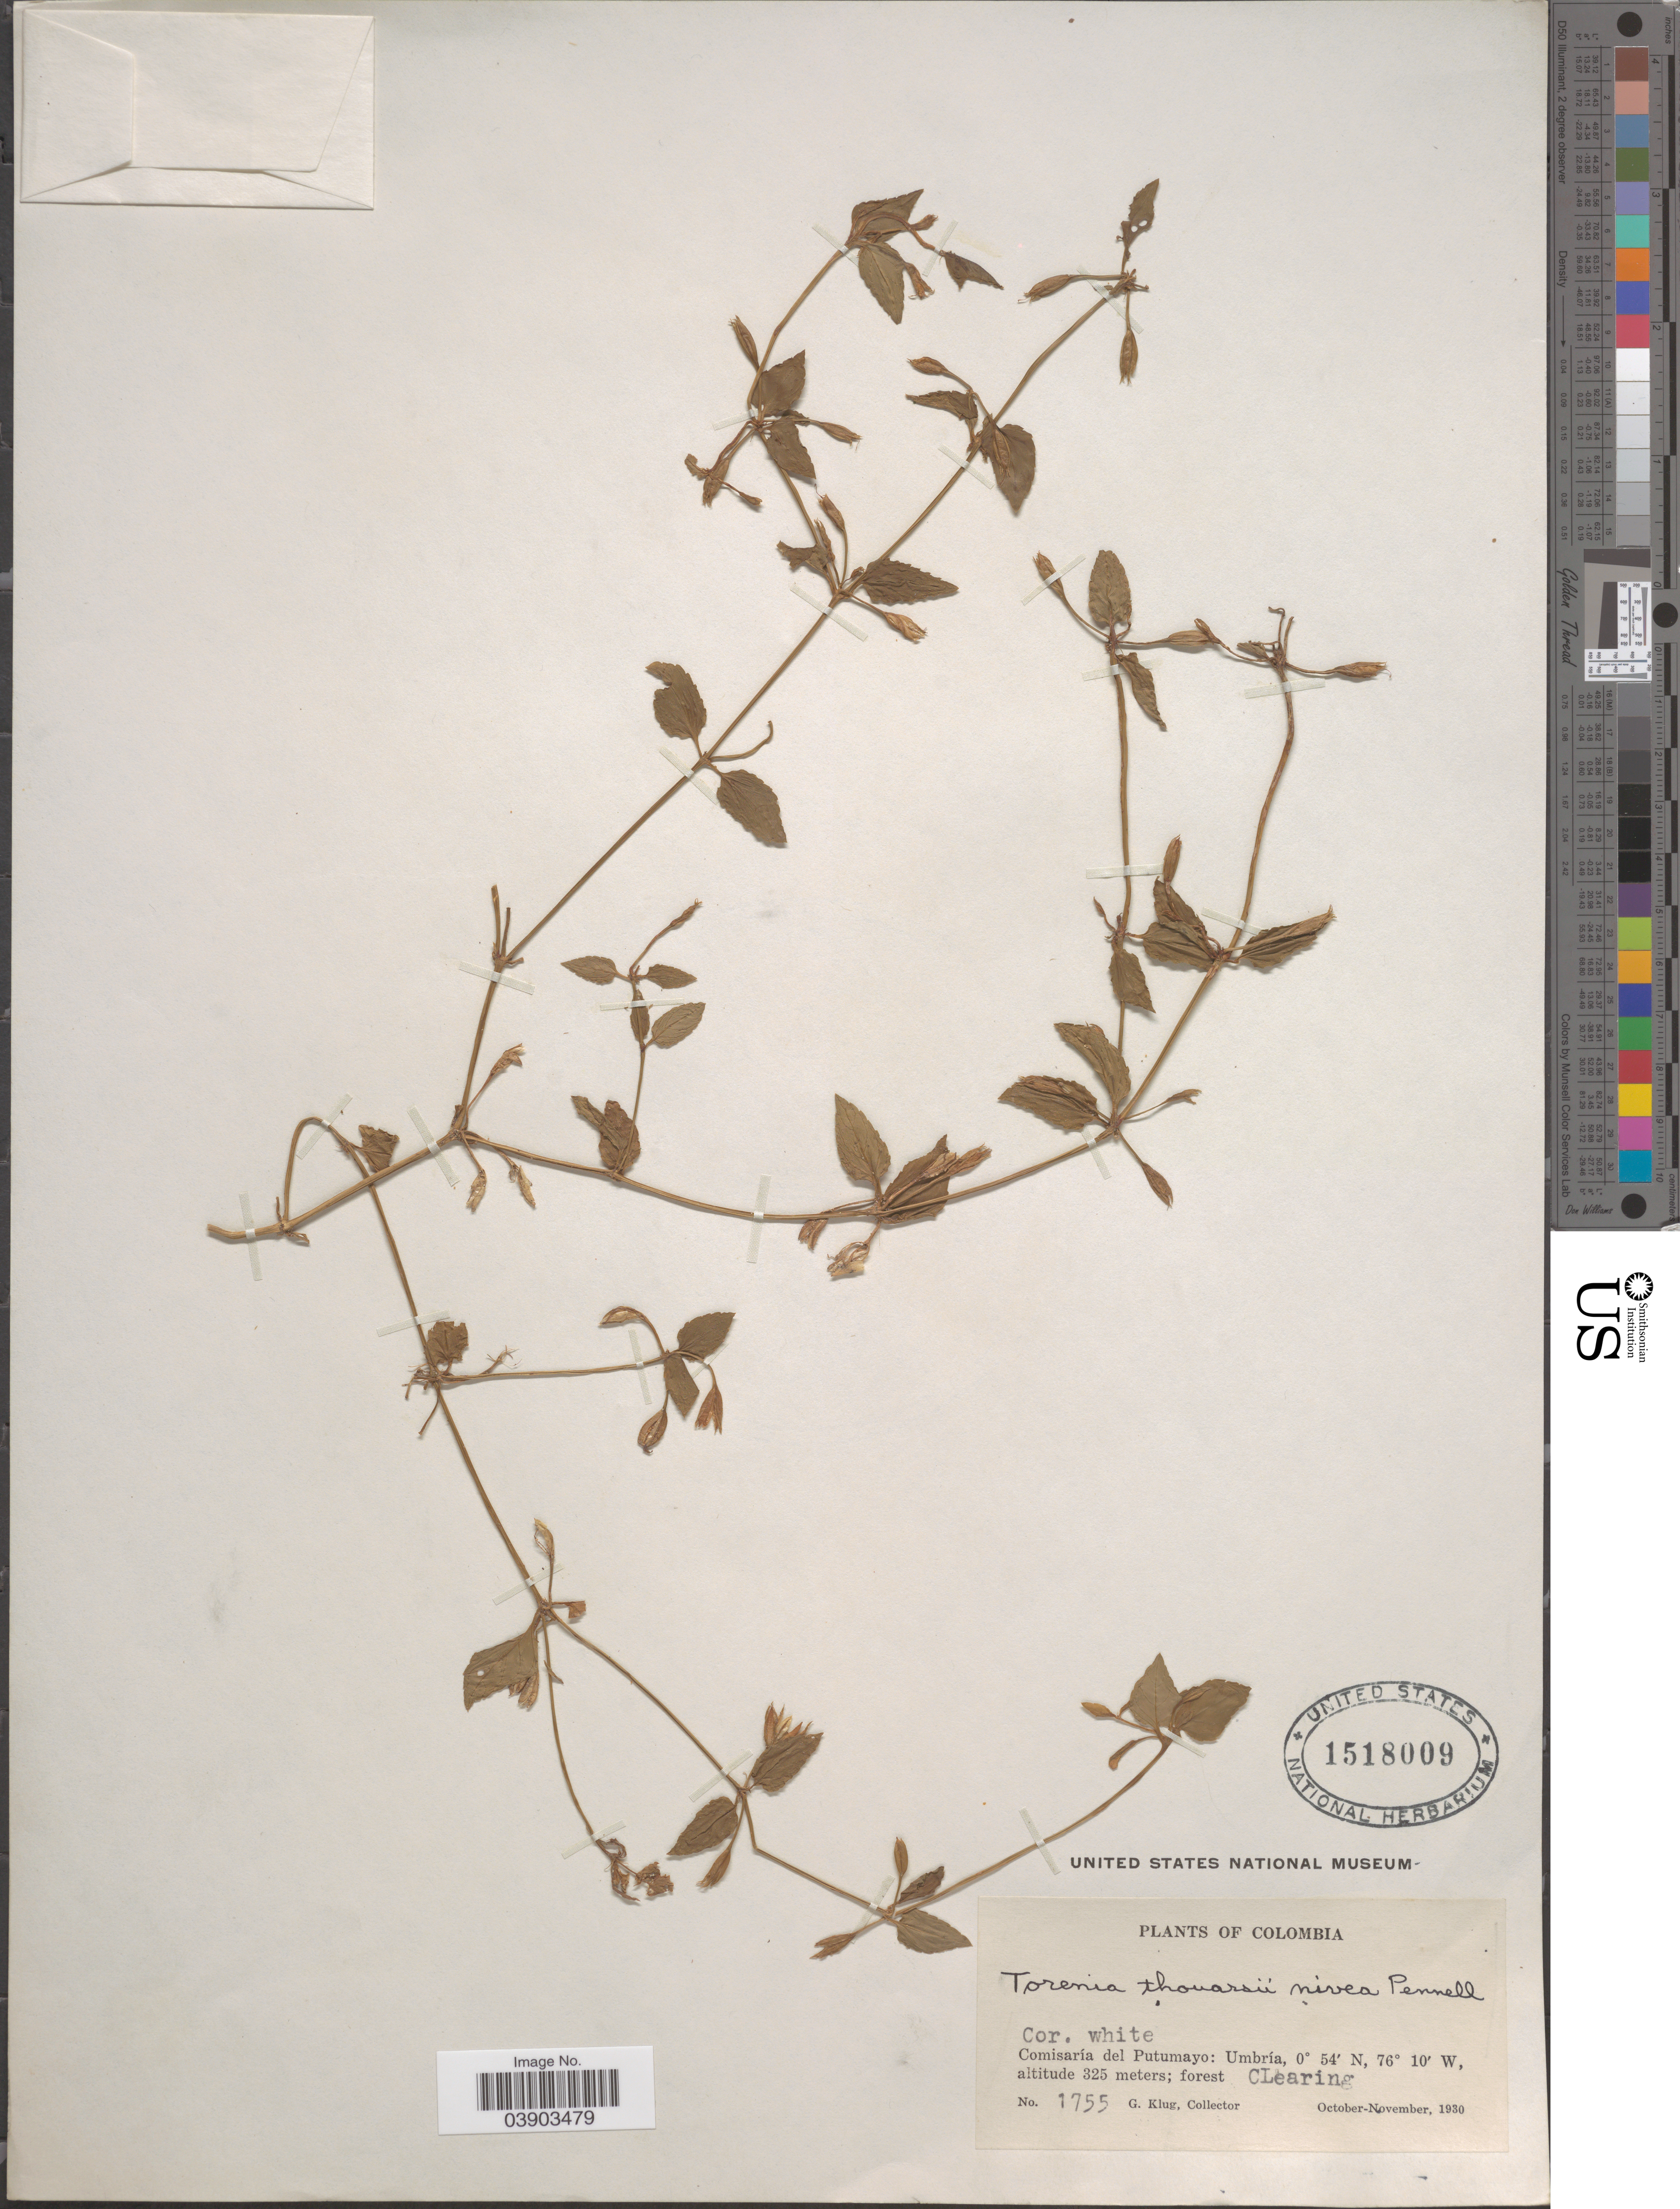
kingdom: Plantae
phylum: Tracheophyta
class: Magnoliopsida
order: Lamiales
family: Linderniaceae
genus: Torenia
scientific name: Torenia thouarsii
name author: (Cham. & Schltdl.) Kuntze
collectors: G. Klug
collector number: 1755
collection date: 1930-10/1930-11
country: Colombia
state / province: Putumayo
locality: Comisaría del Putumayo: Umbría.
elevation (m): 325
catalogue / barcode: US 1518009